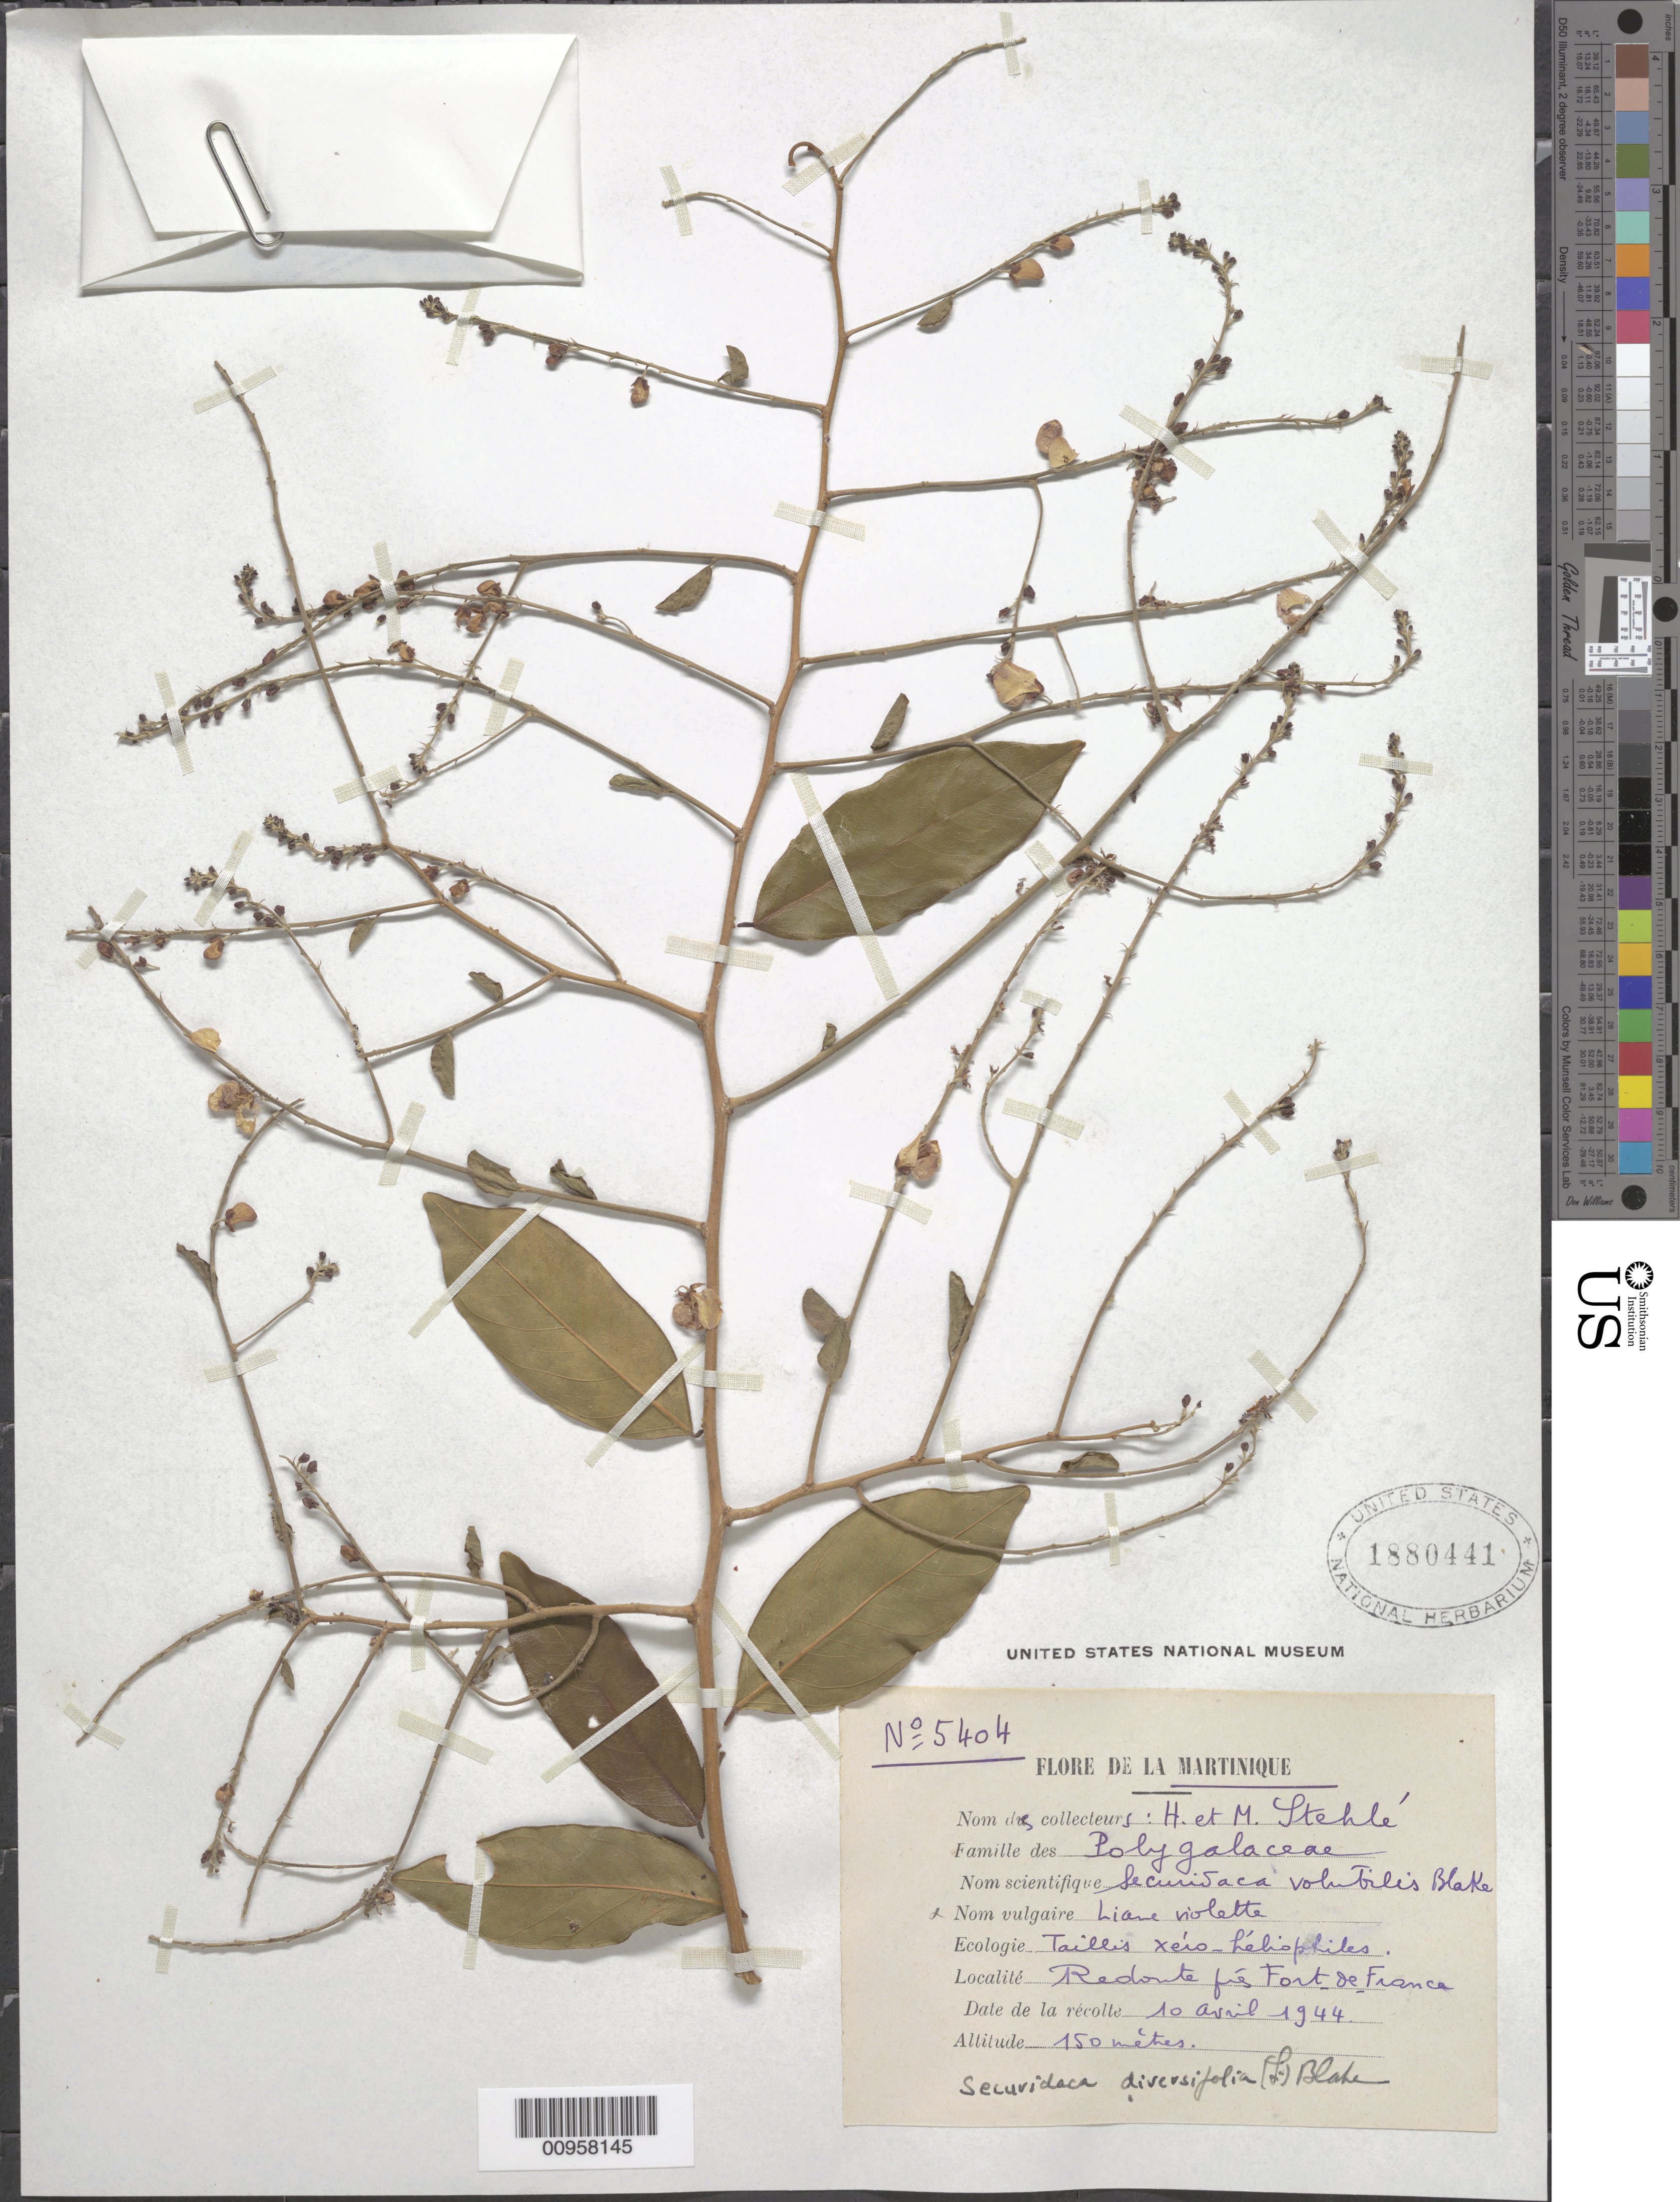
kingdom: Plantae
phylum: Tracheophyta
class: Magnoliopsida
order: Fabales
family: Polygalaceae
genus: Securidaca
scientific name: Securidaca diversifolia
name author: (L.) S.F. Blake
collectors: H. Stehlé & M. Stehlé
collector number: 5404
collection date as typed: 10 Apr 1944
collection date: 1944-04-10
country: Martinique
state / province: Fort-de-France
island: Martinique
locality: Redonte prés Fort de France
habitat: Taillis xéro-héliophiles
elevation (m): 150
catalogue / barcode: US 1880441